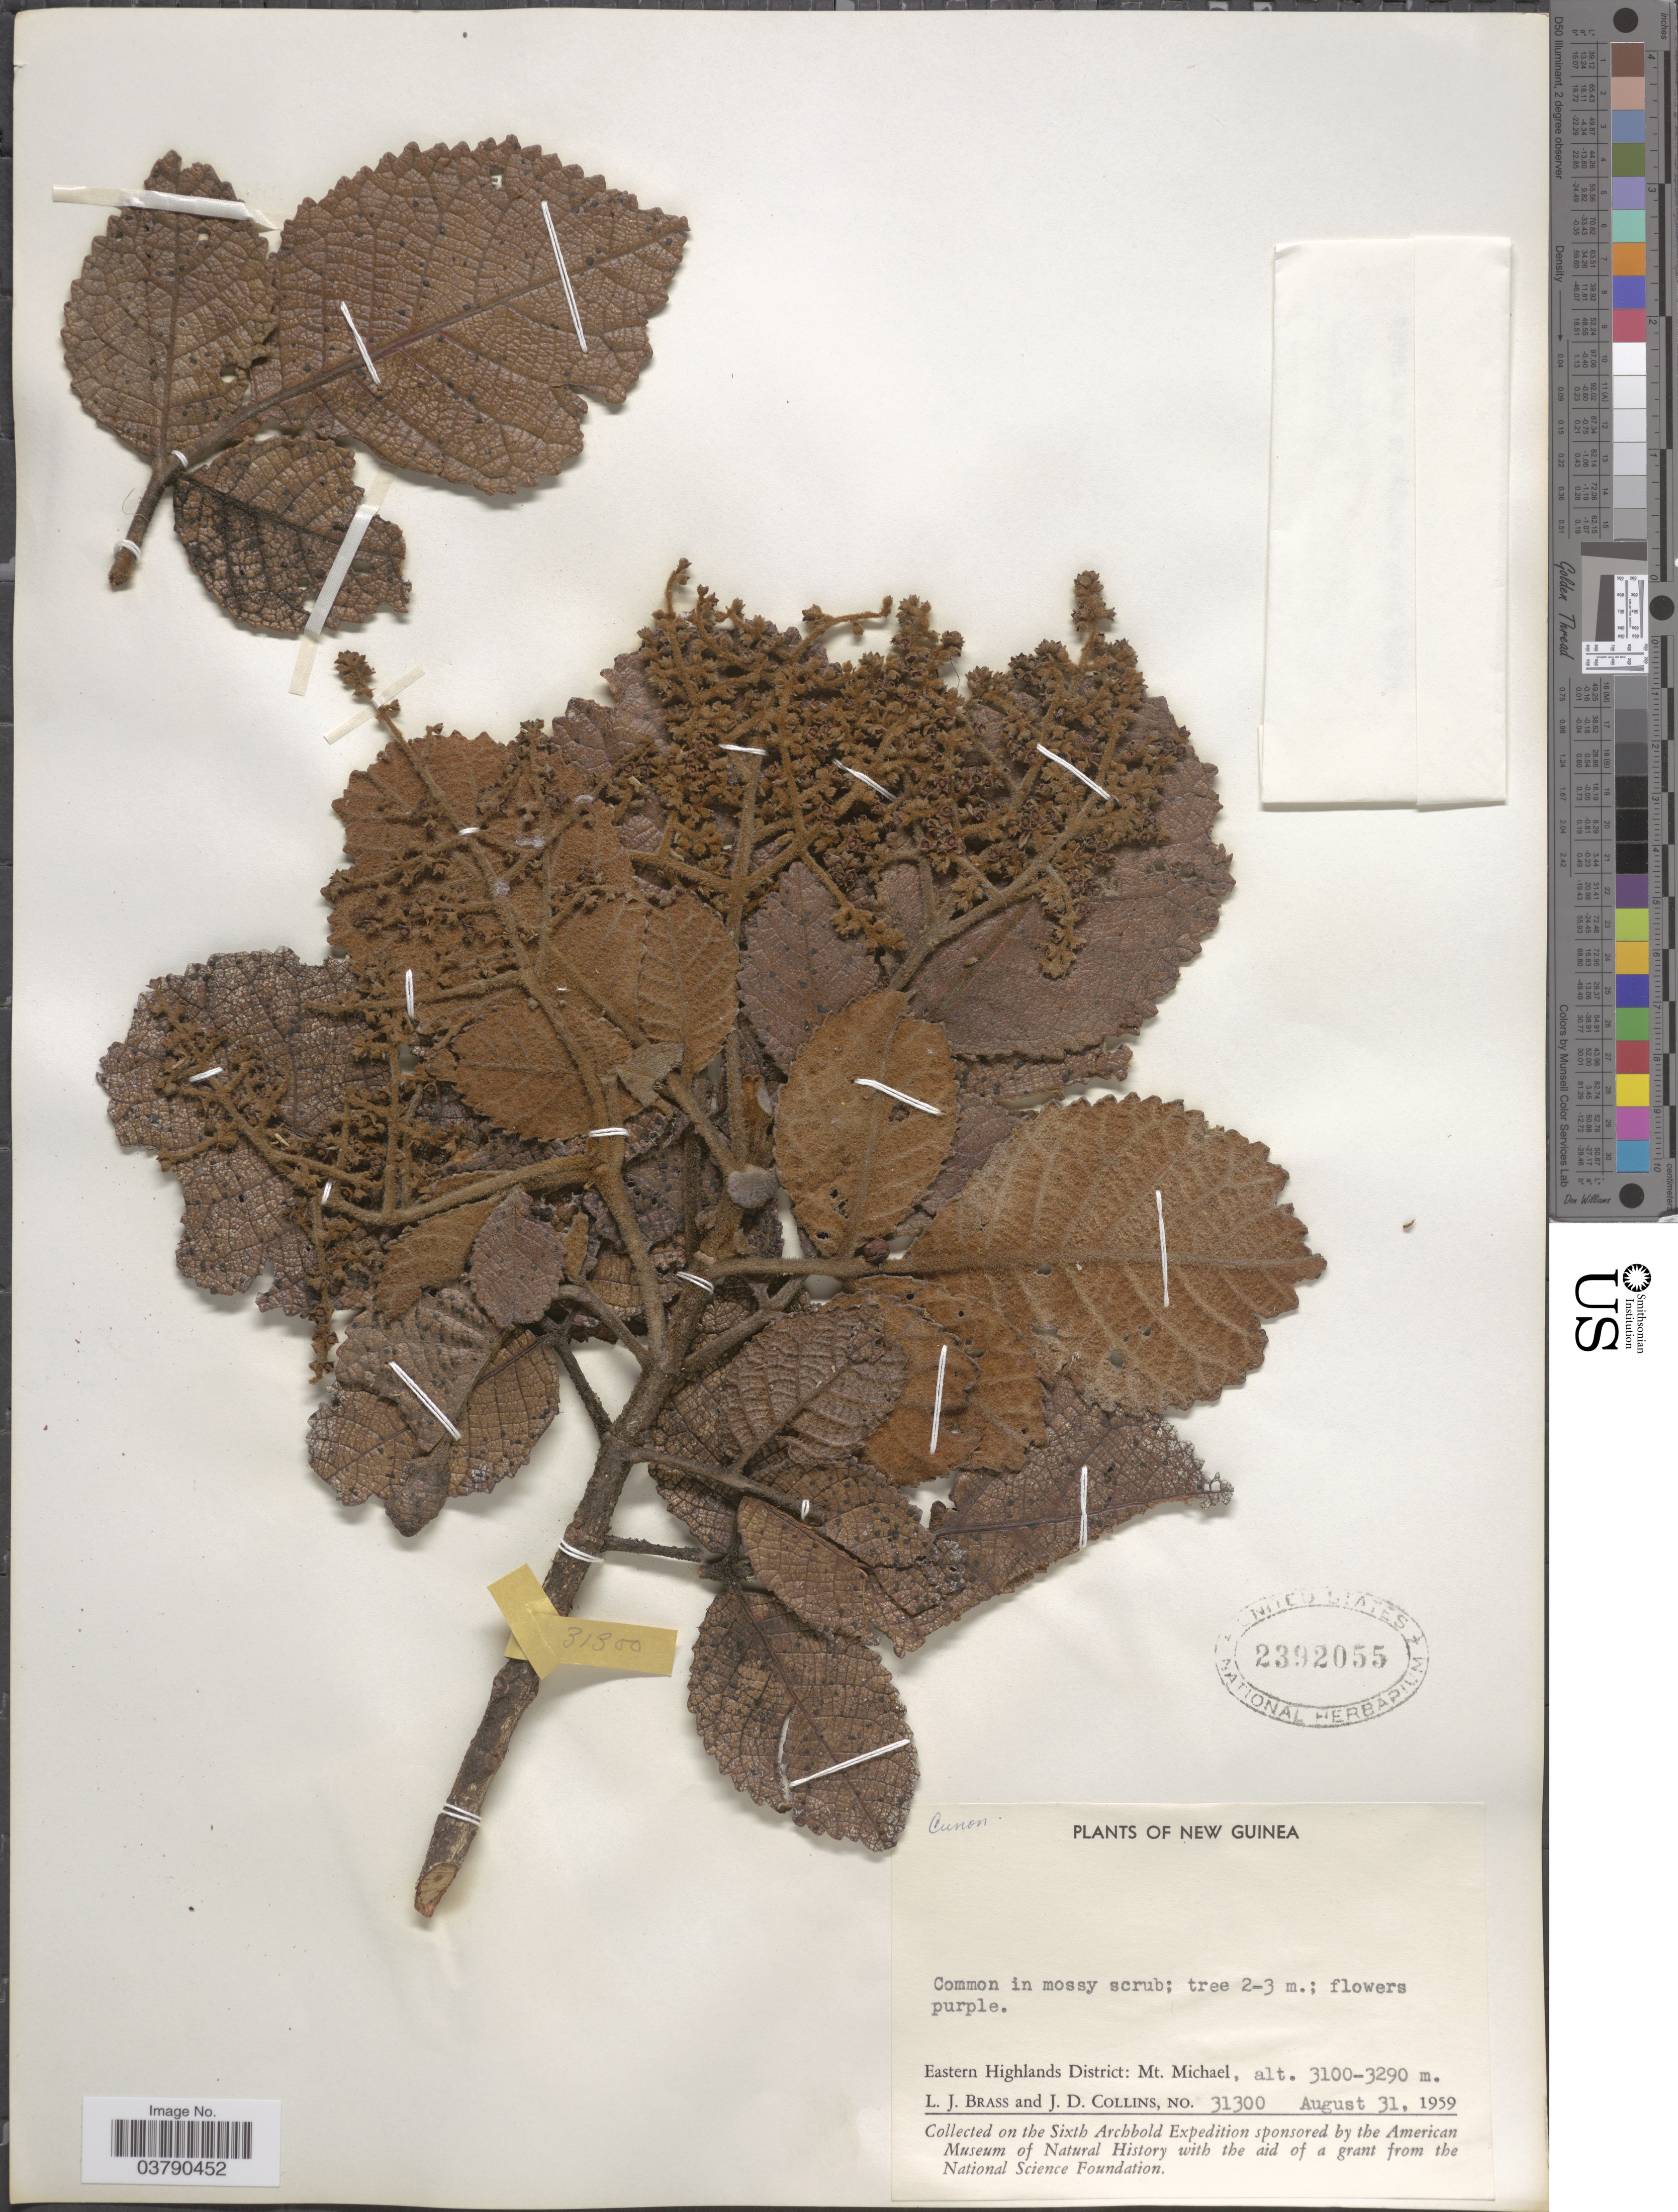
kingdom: Plantae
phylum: Tracheophyta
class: Magnoliopsida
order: Oxalidales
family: Cunoniaceae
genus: Caldcluvia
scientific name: Caldcluvia brassii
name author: (L.M. Perry) Hoogland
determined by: Hoogland, R. D.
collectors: L. J. Brass & J. Collins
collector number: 31300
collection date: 1959-08-31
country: Papua New Guinea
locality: Eastern Highlands District: Mt. Michael.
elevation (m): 3100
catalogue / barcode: US 2392055